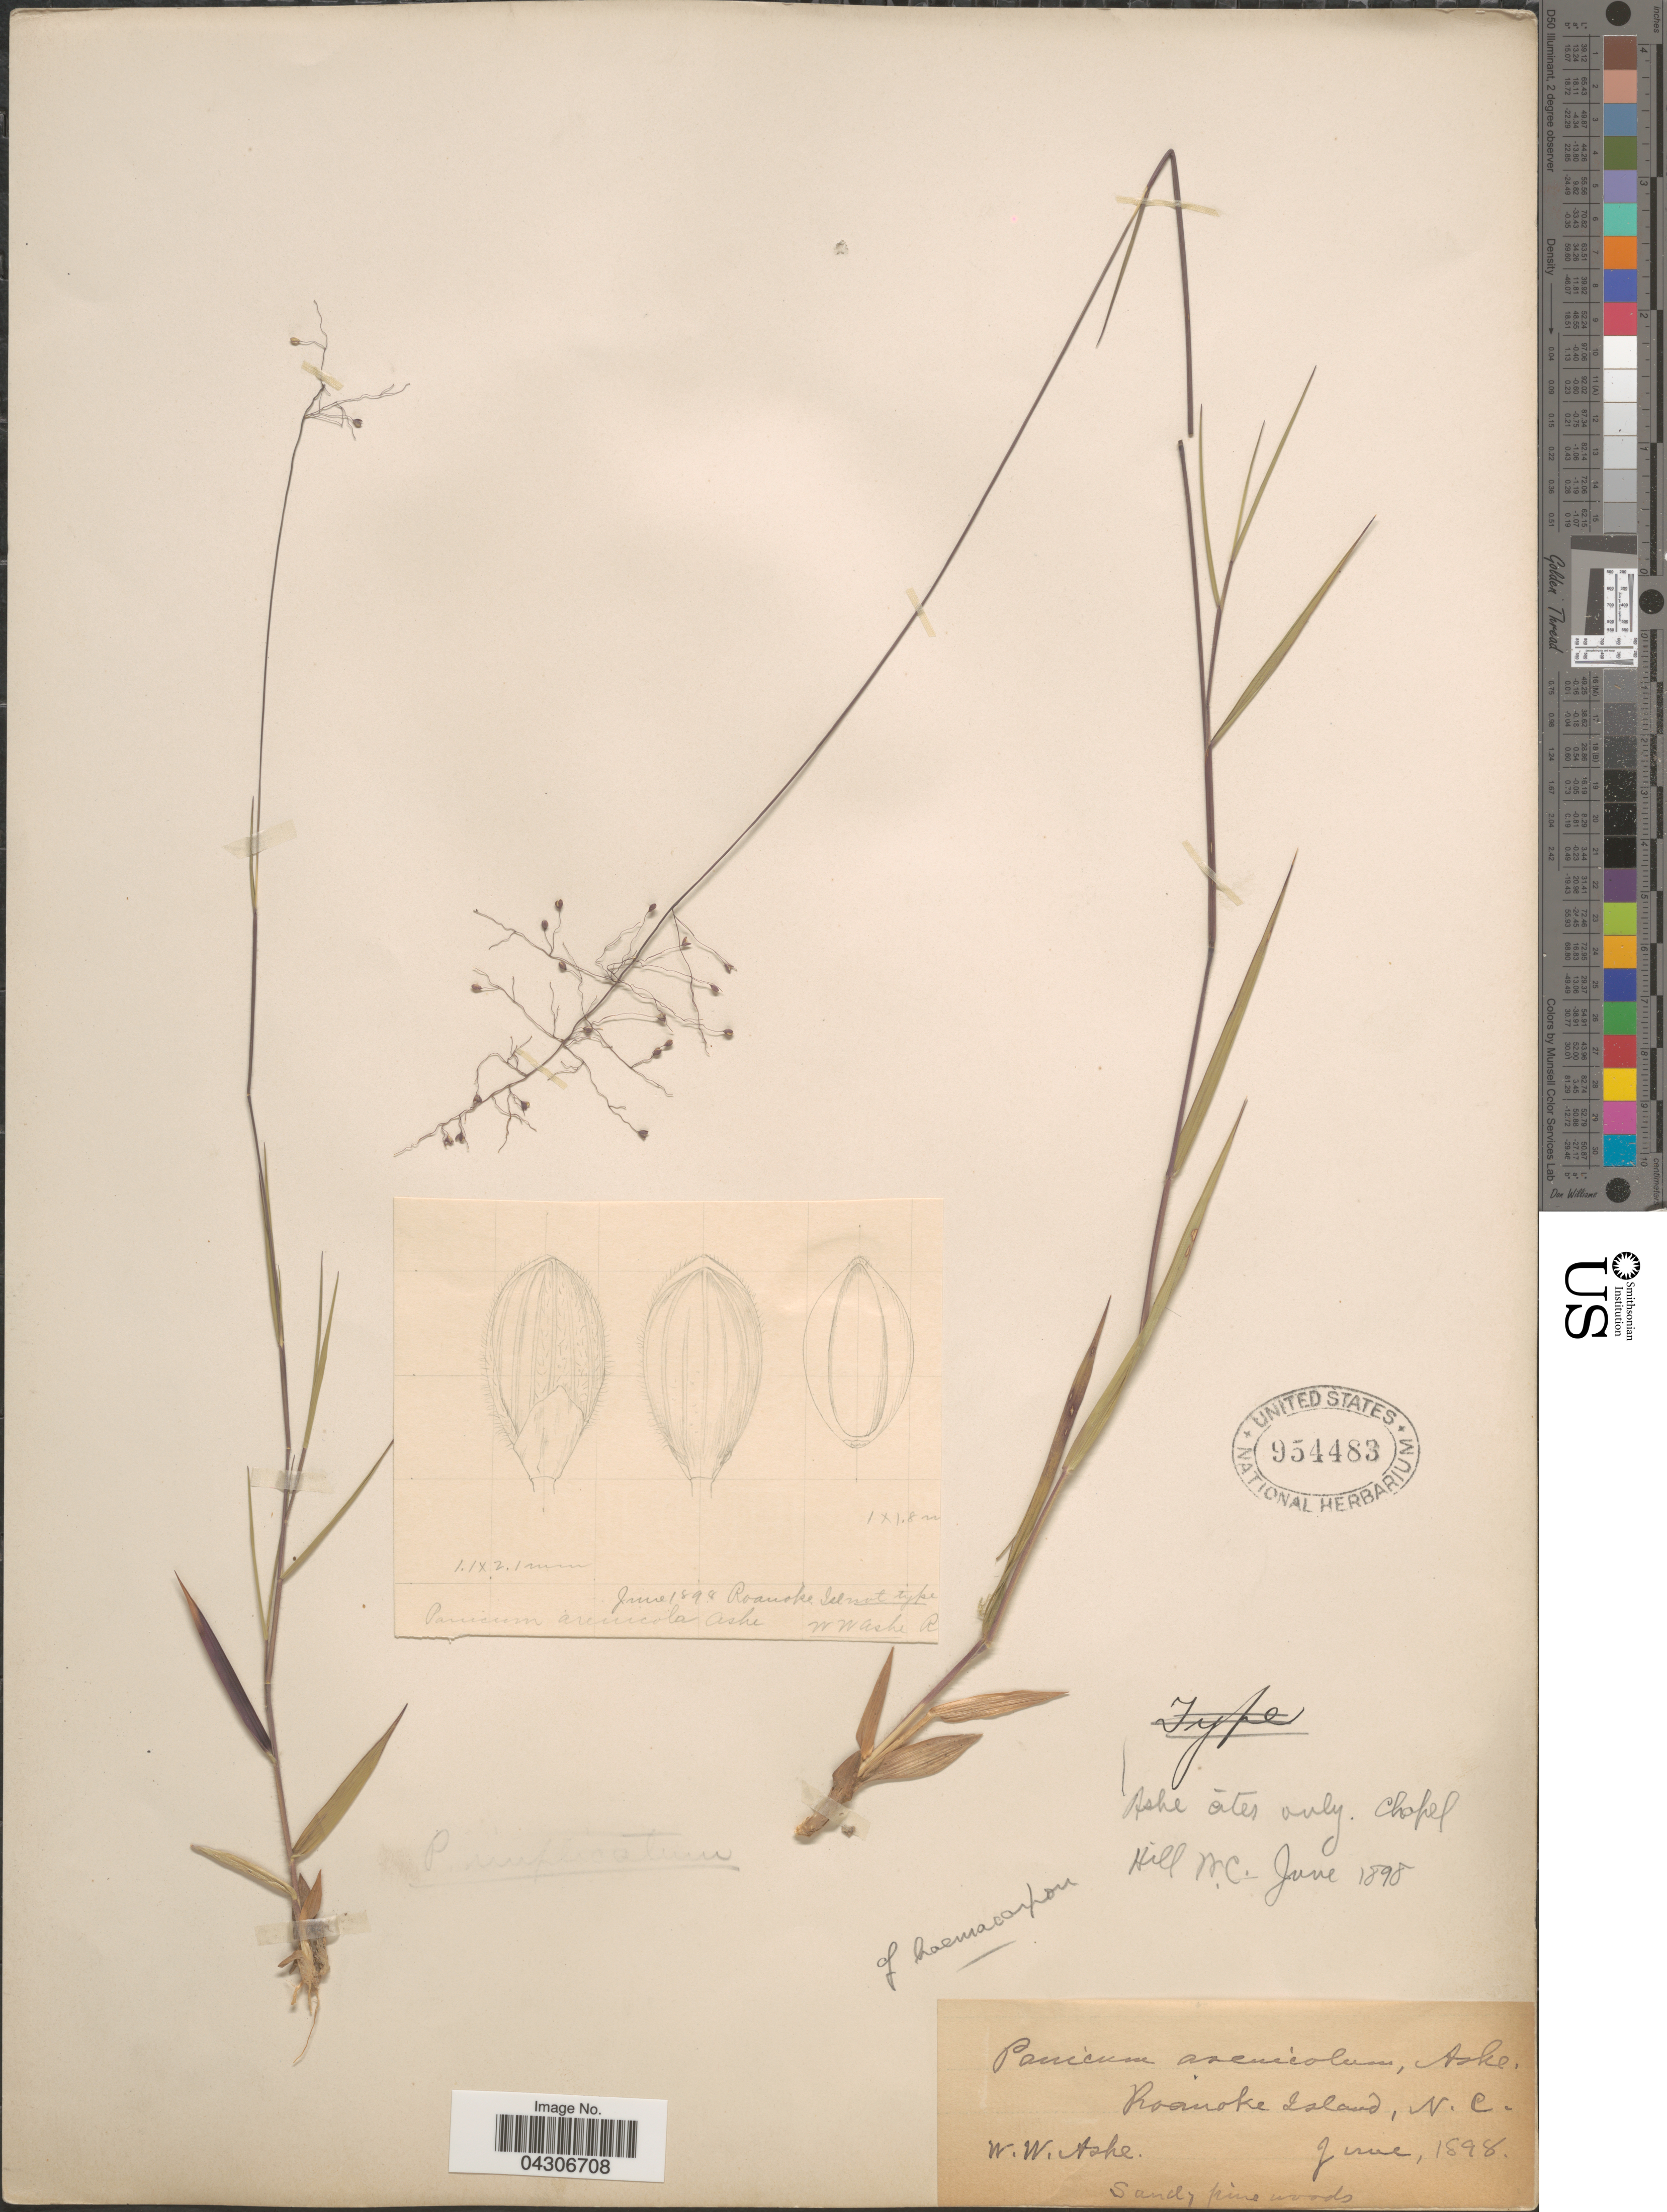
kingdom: Plantae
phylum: Tracheophyta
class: Liliopsida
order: Poales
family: Poaceae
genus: Dichanthelium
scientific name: Dichanthelium aciculare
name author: (Desv. ex Poir.) Gould & C.A. Clark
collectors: W. W. Ashe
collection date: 1898-06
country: United States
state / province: North Carolina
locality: Roanoke Island.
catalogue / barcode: US 954483